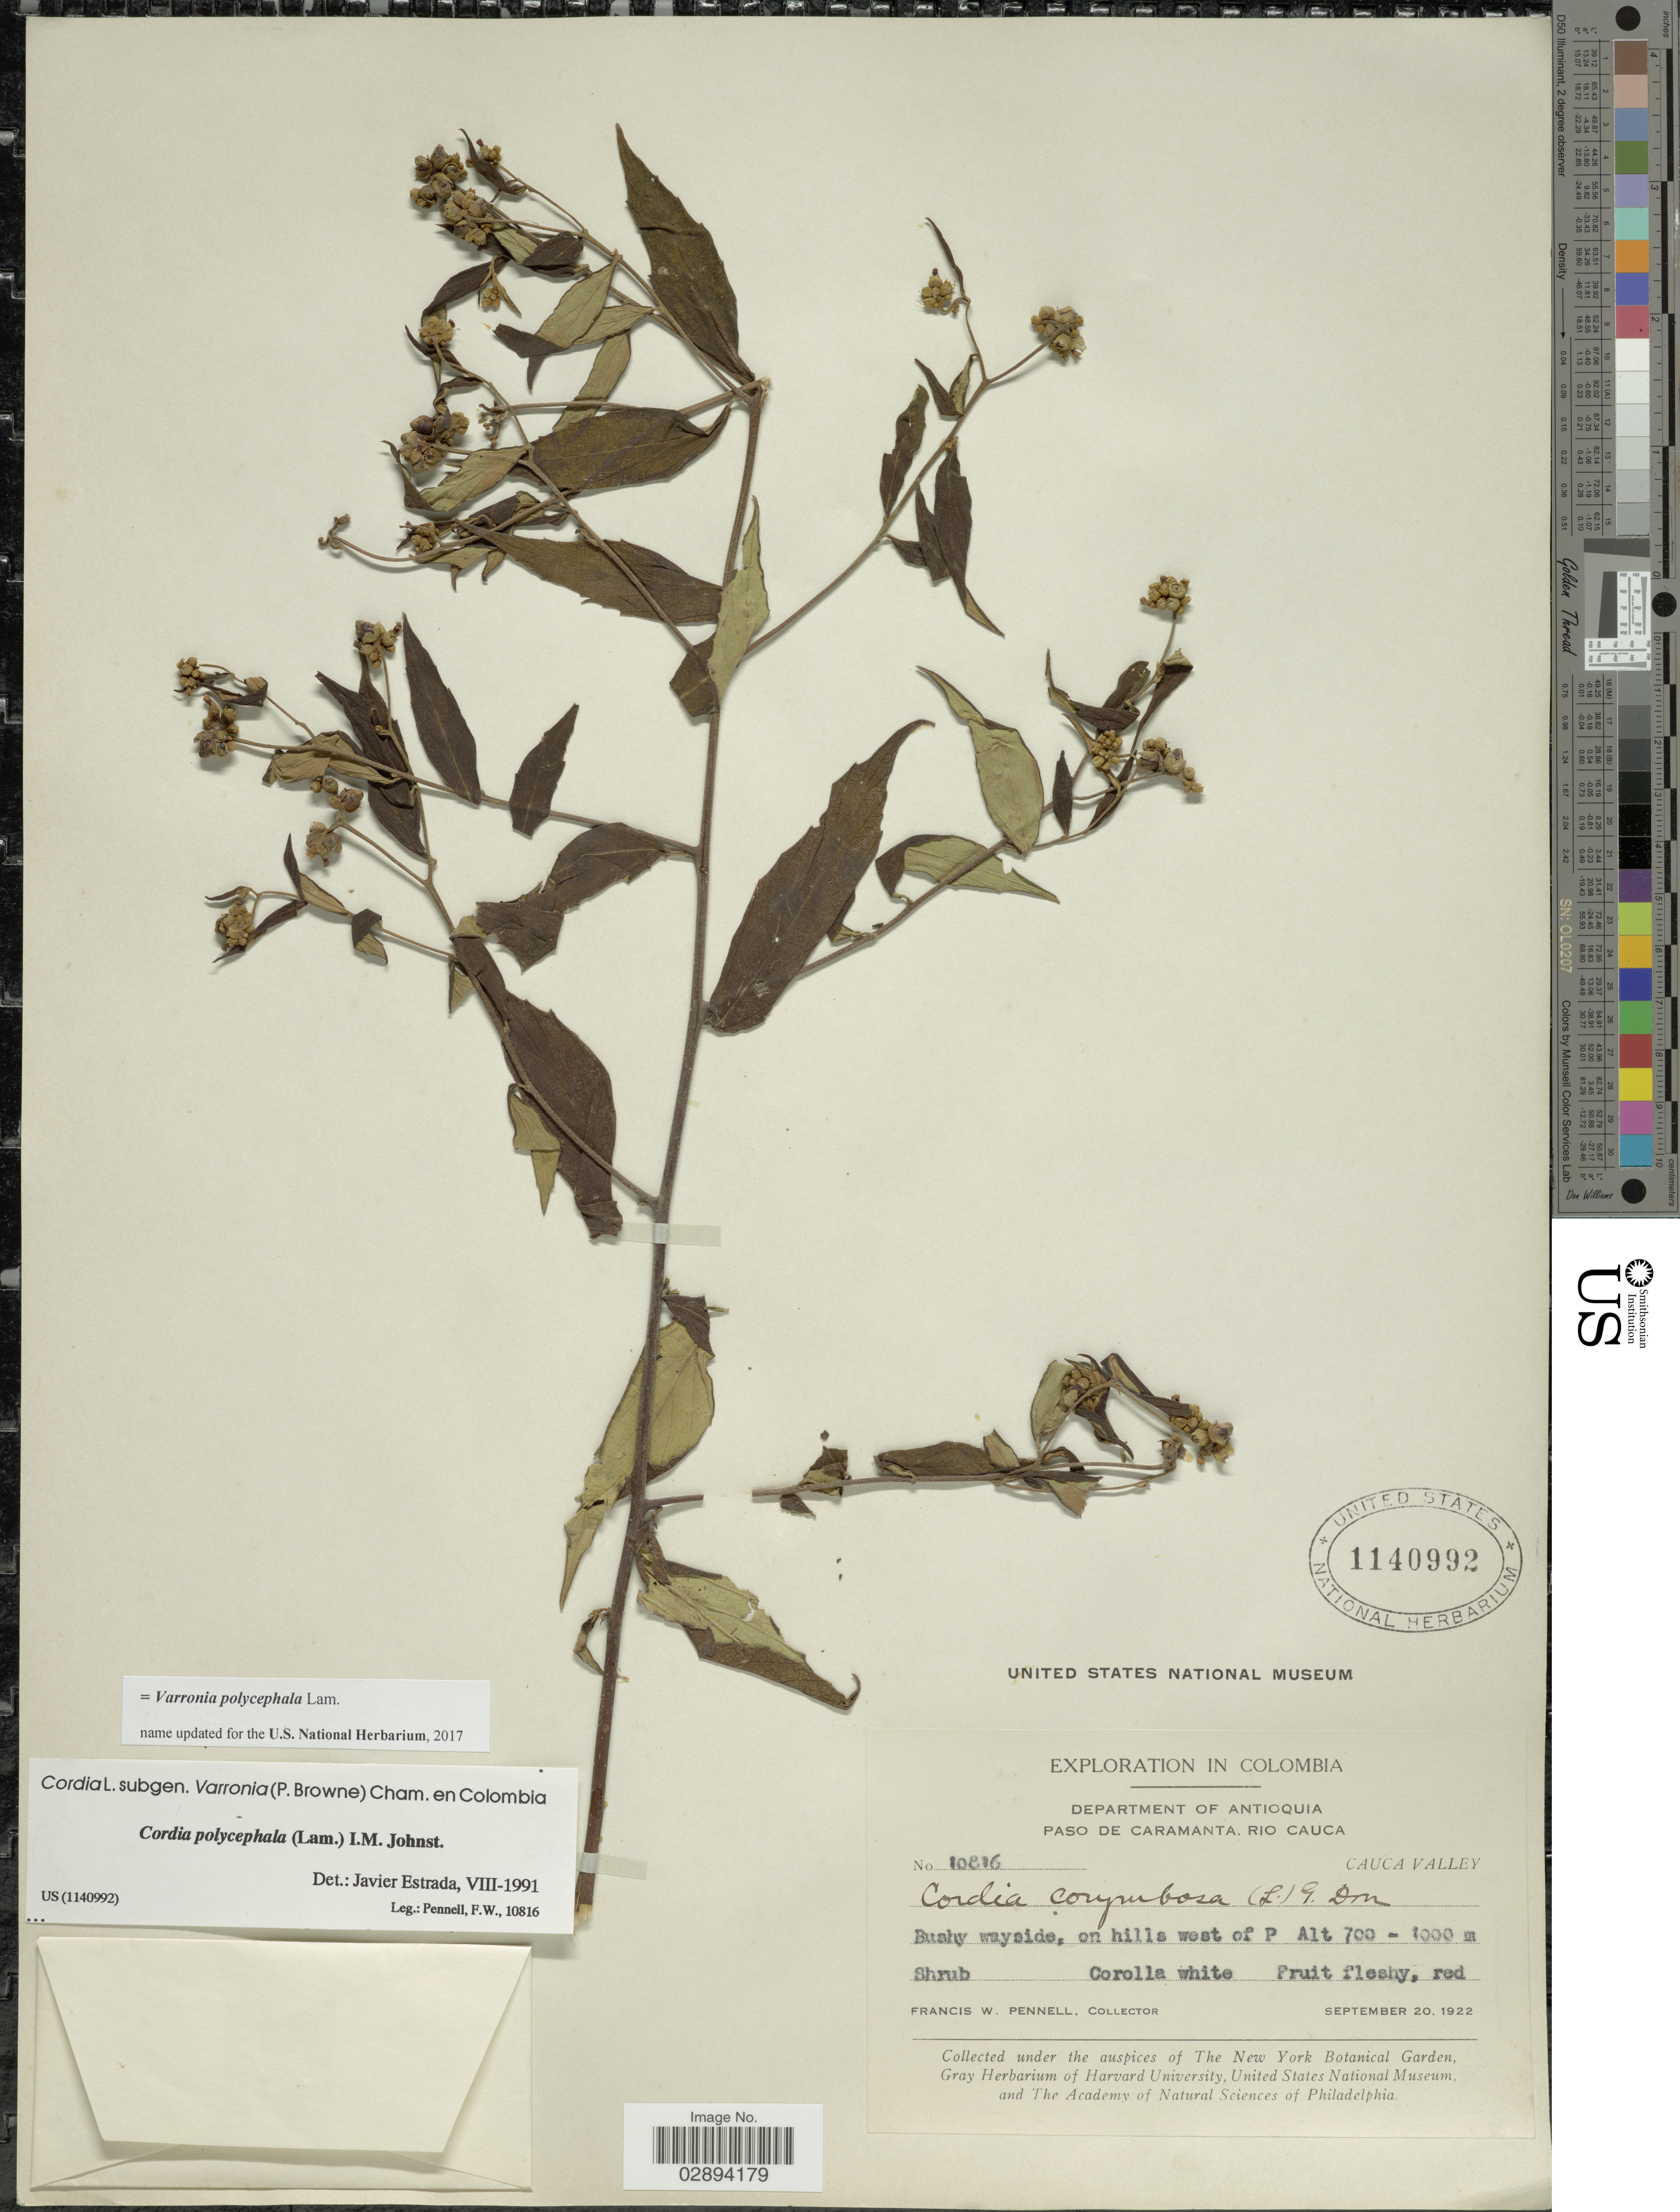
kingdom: Plantae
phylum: Tracheophyta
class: Magnoliopsida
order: Boraginales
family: Cordiaceae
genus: Varronia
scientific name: Varronia polycephala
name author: Lam.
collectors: F. W. Pennell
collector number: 10816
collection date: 1922-09-20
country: Colombia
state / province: Antioquia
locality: Department of Antioquia, Paso de Caramanta, Rio Cauca, Cauca Valley, Bushy wayside, on hills west of P.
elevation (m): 700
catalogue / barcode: US 1140992